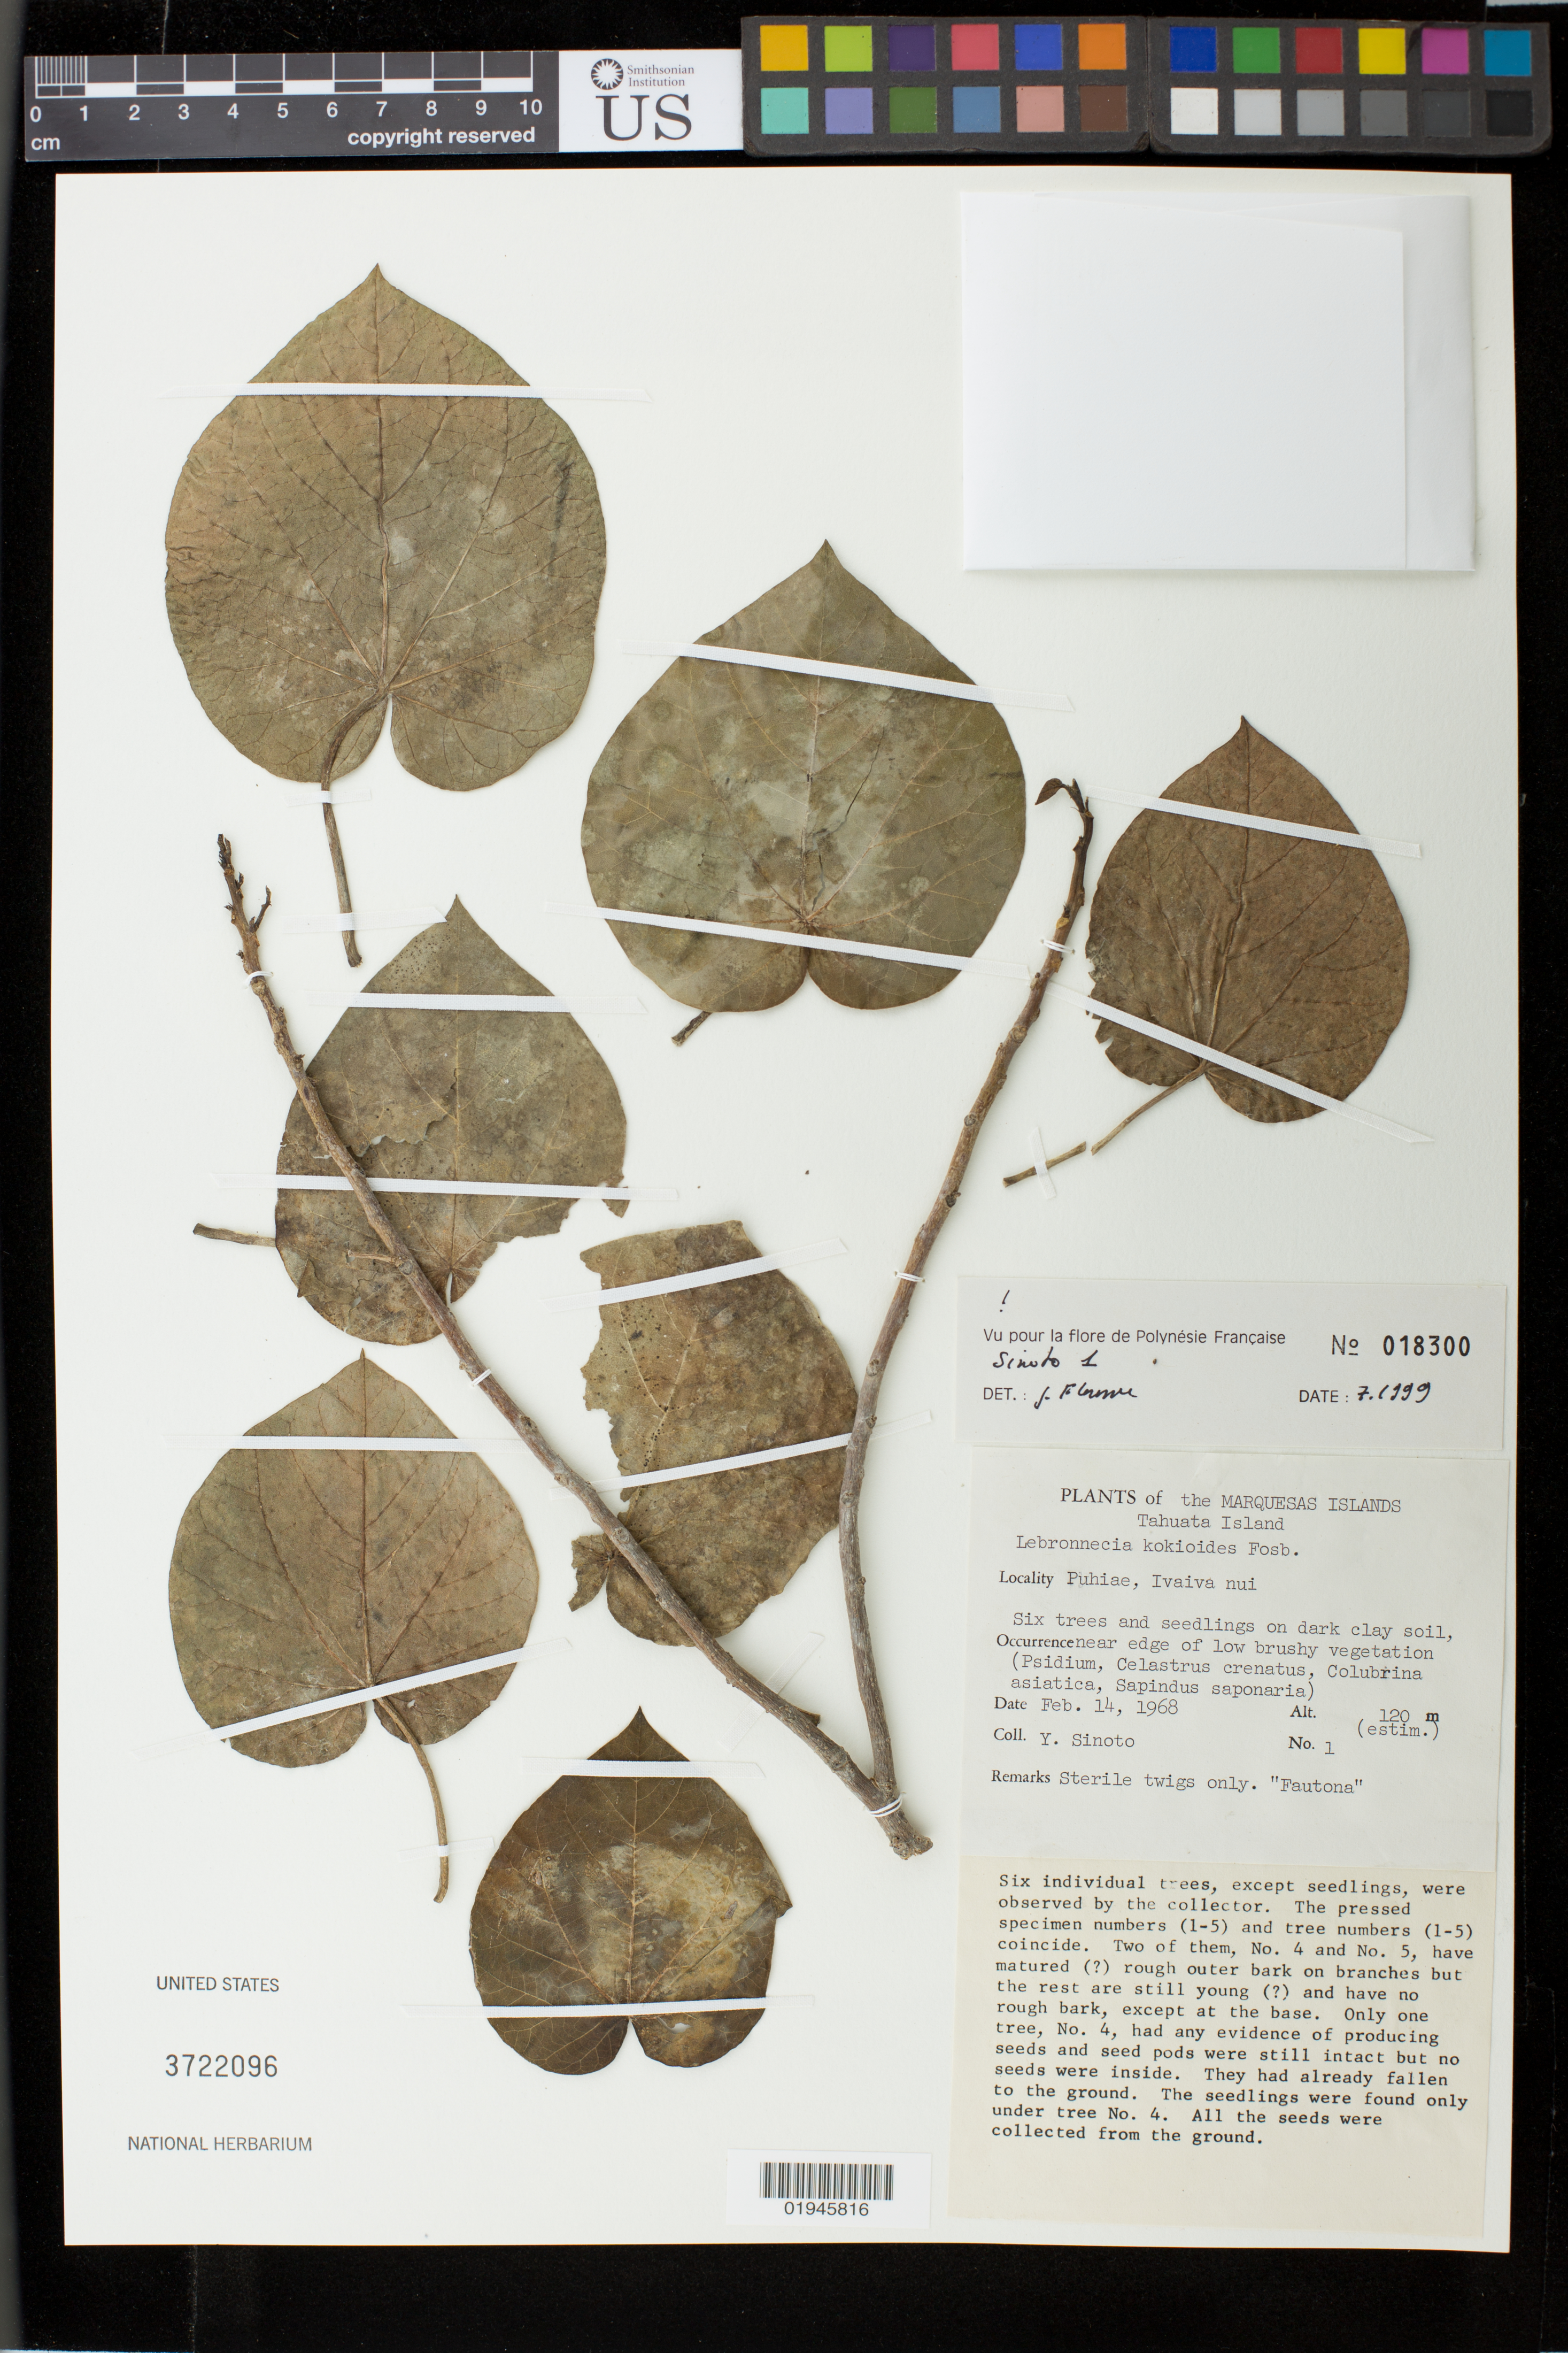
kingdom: Plantae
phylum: Tracheophyta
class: Magnoliopsida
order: Malvales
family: Malvaceae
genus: Lebronnecia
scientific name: Lebronnecia kokioides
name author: Fosberg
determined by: Florence, J.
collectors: Y. Sinoto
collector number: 1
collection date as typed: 14 February 1968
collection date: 1968-02-14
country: French Polynesia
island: Tahuata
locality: Puhiae, Ivaiva nui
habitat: Edge of vegetation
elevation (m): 120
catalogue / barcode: US 3722096